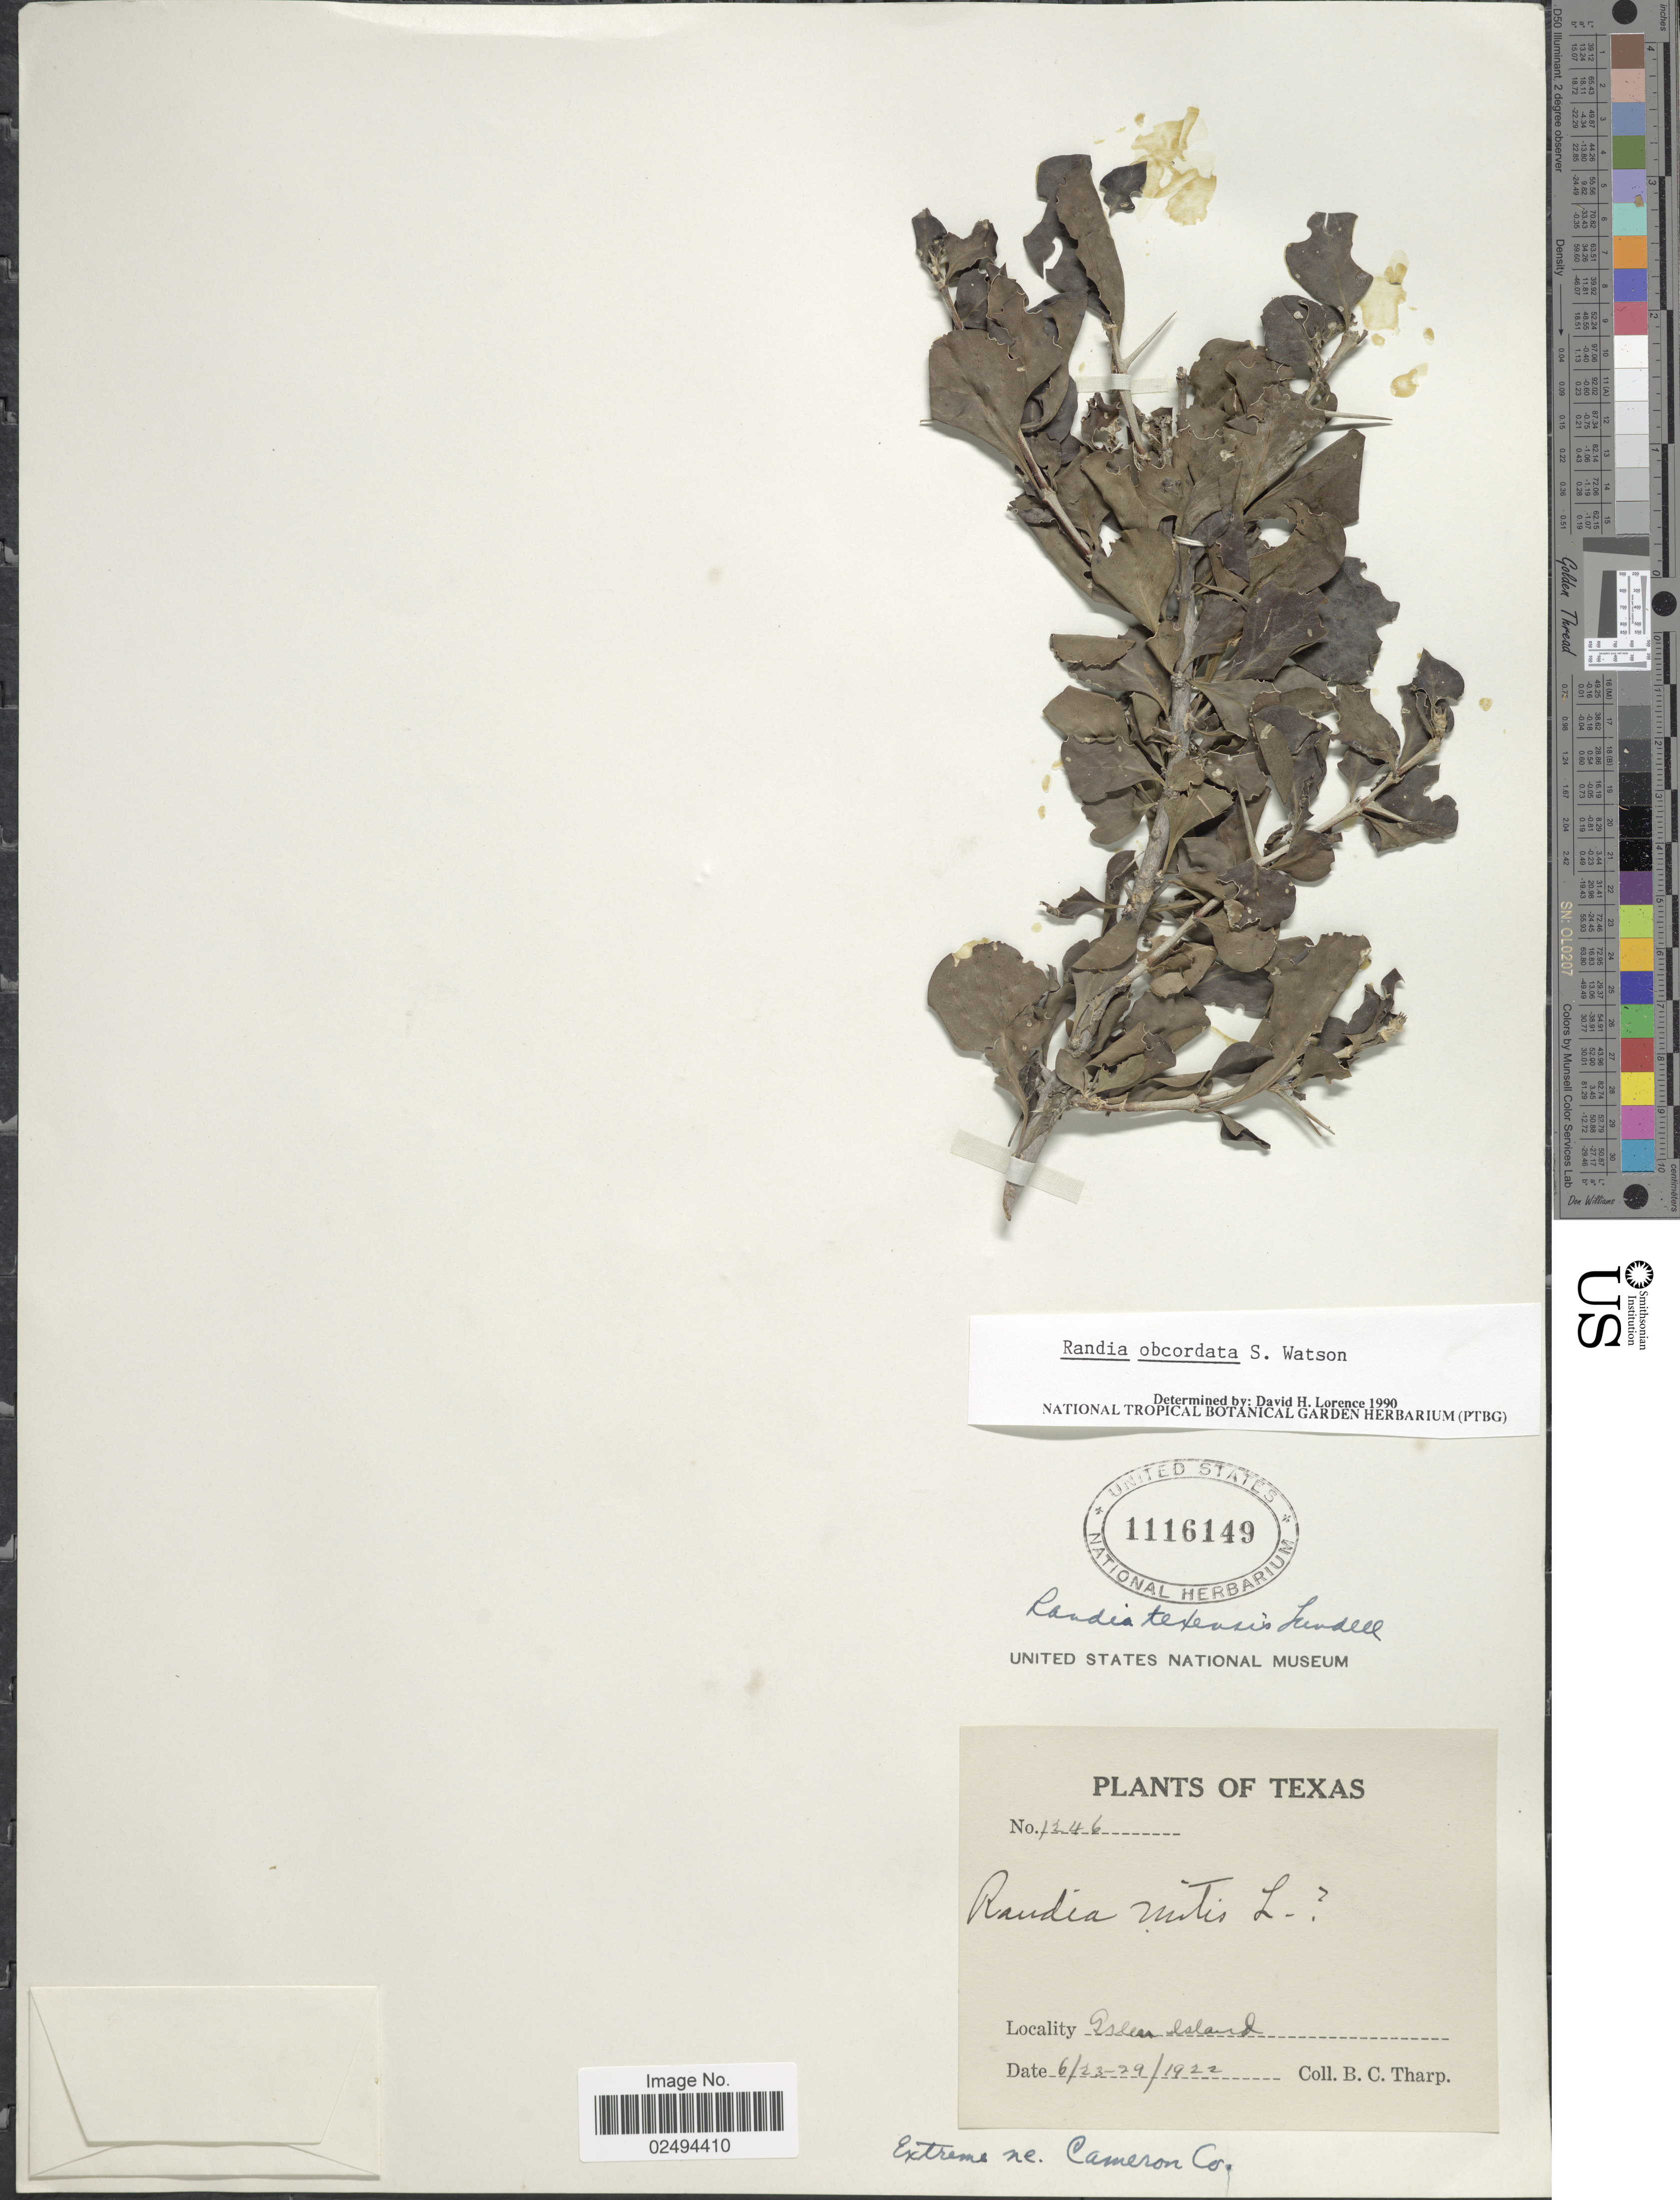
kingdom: Plantae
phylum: Tracheophyta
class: Magnoliopsida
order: Gentianales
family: Rubiaceae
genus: Randia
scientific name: Randia obcordata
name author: S. Watson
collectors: B. C. Tharp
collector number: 1246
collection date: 1922-06-23/1922-06-29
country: United States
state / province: Texas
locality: Green Island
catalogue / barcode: US 1116149